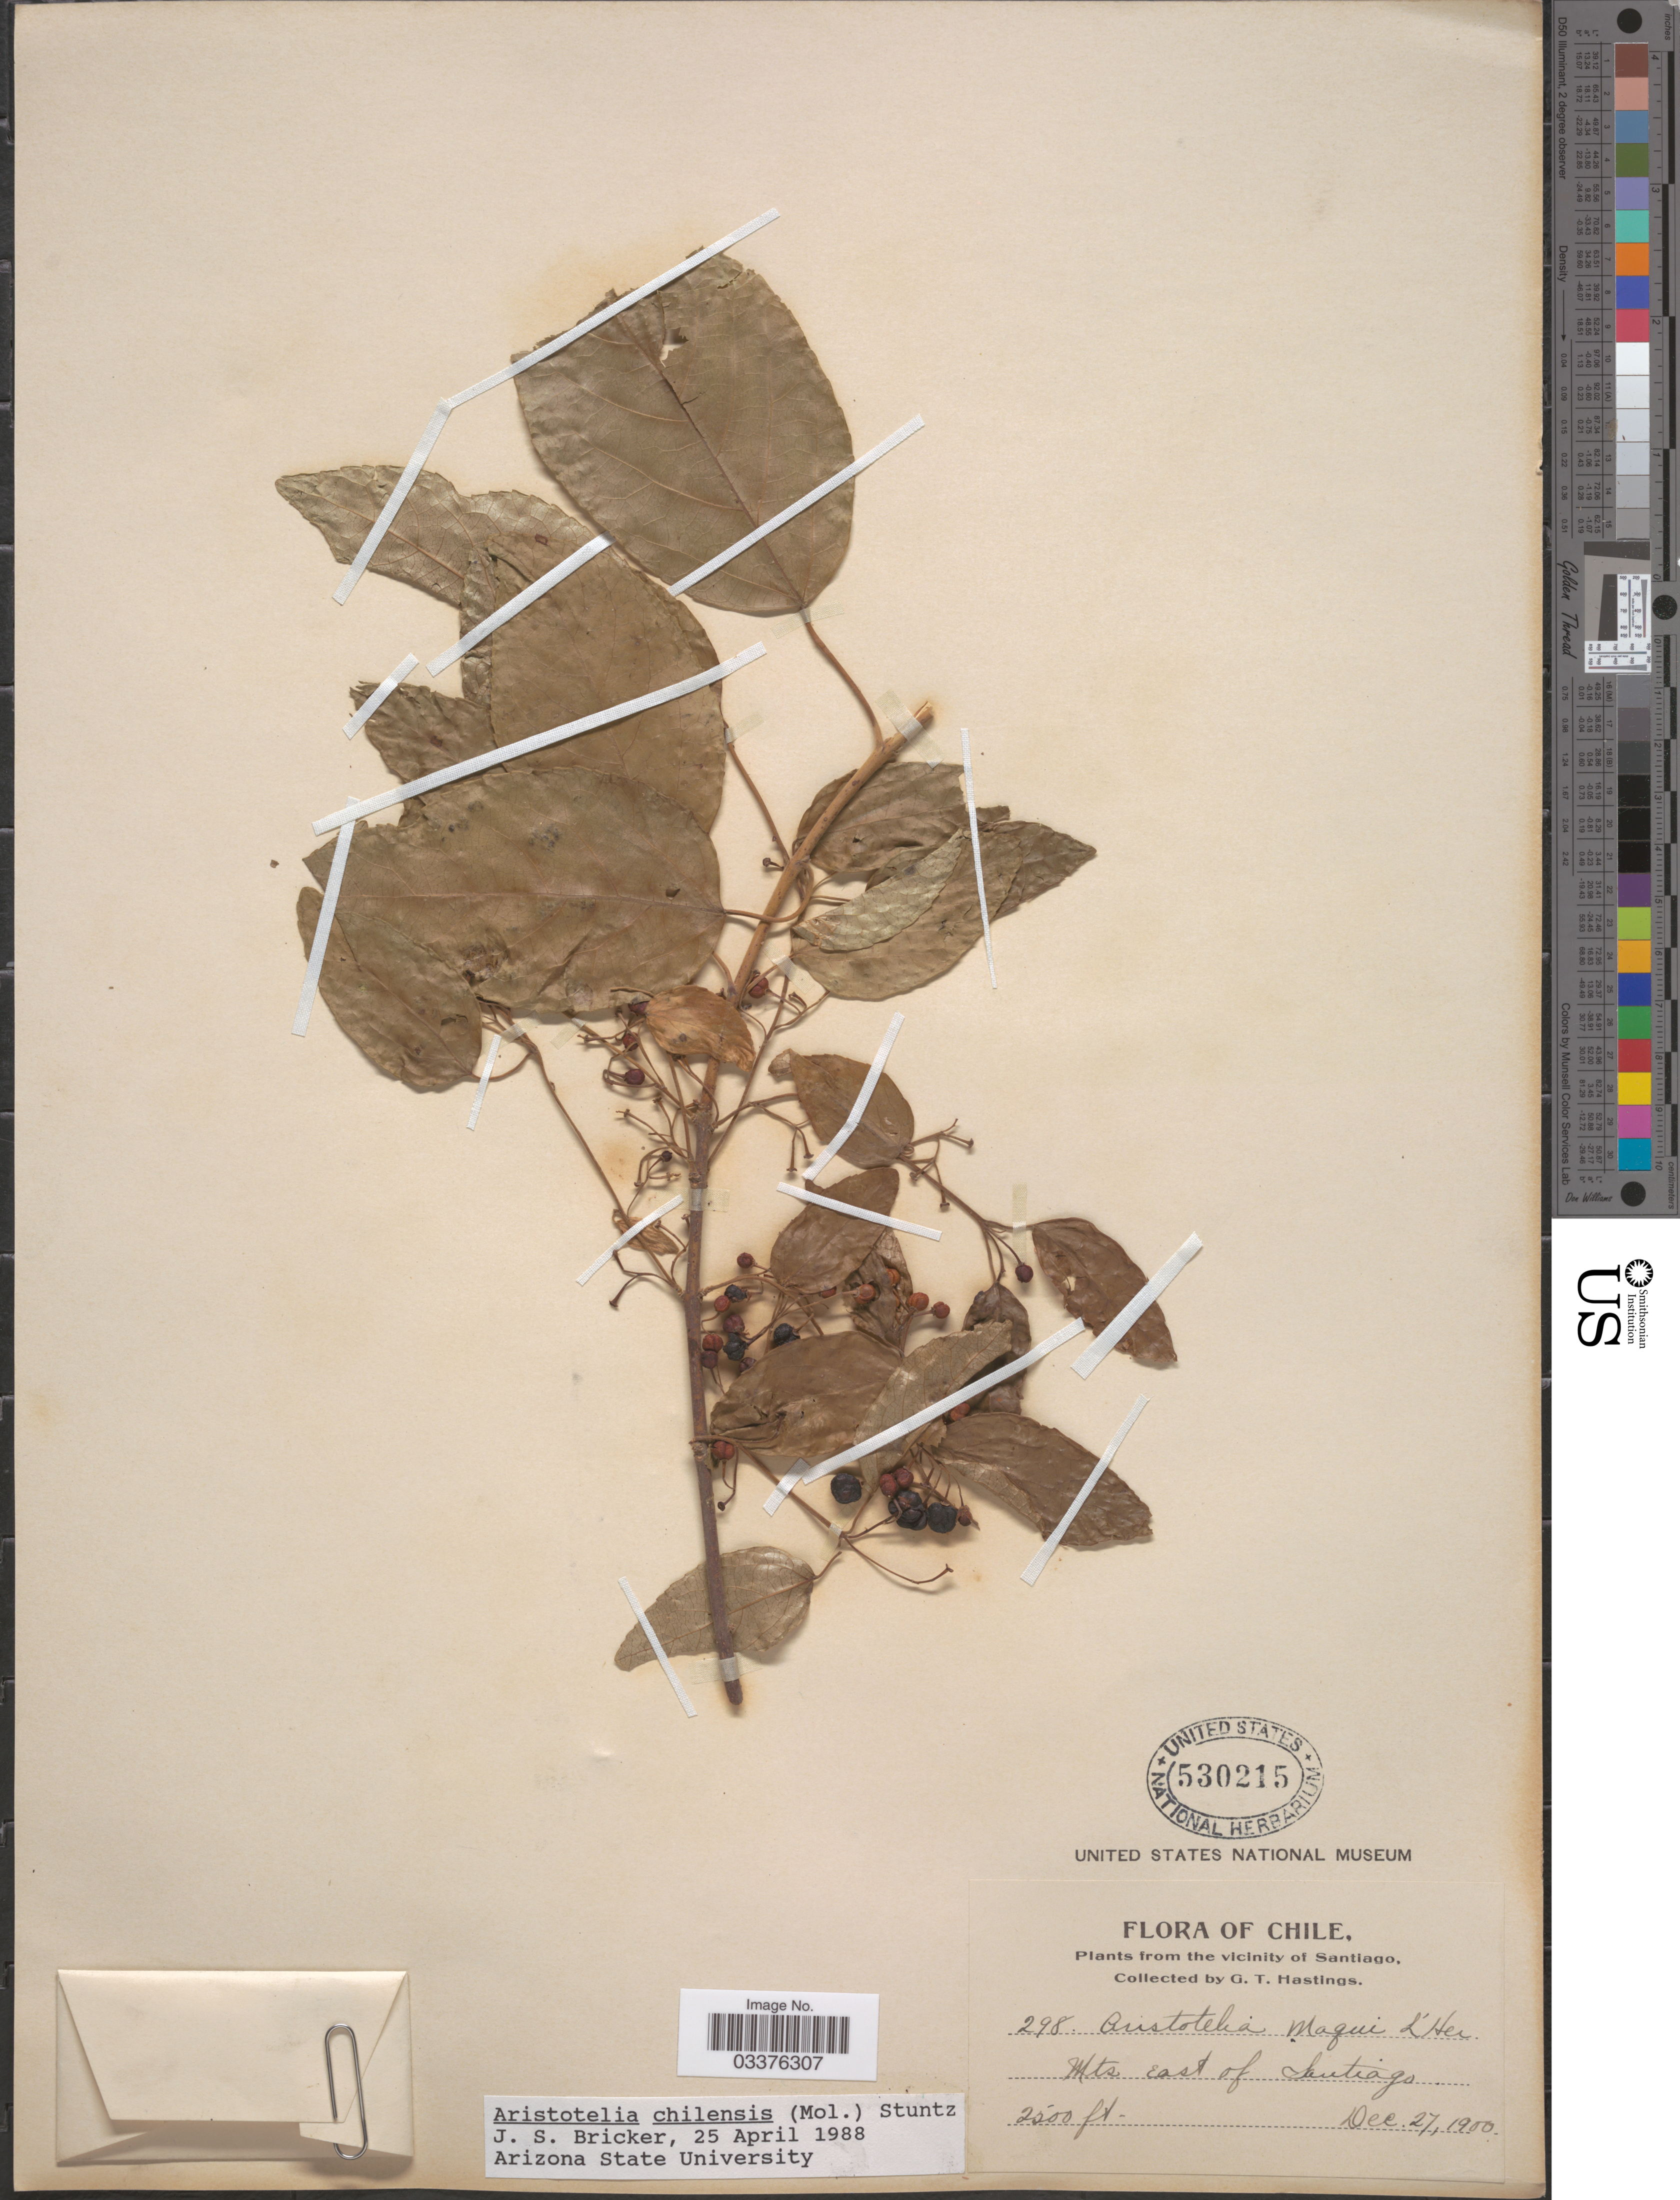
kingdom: Plantae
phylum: Tracheophyta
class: Magnoliopsida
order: Oxalidales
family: Elaeocarpaceae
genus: Aristotelia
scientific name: Aristotelia sp.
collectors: G. Hastings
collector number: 298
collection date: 1900-12-27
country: Chile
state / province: Región Metropolitana (RM)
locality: Vicinity of Santiago. Mts East of Santiago.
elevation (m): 762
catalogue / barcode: US 530215